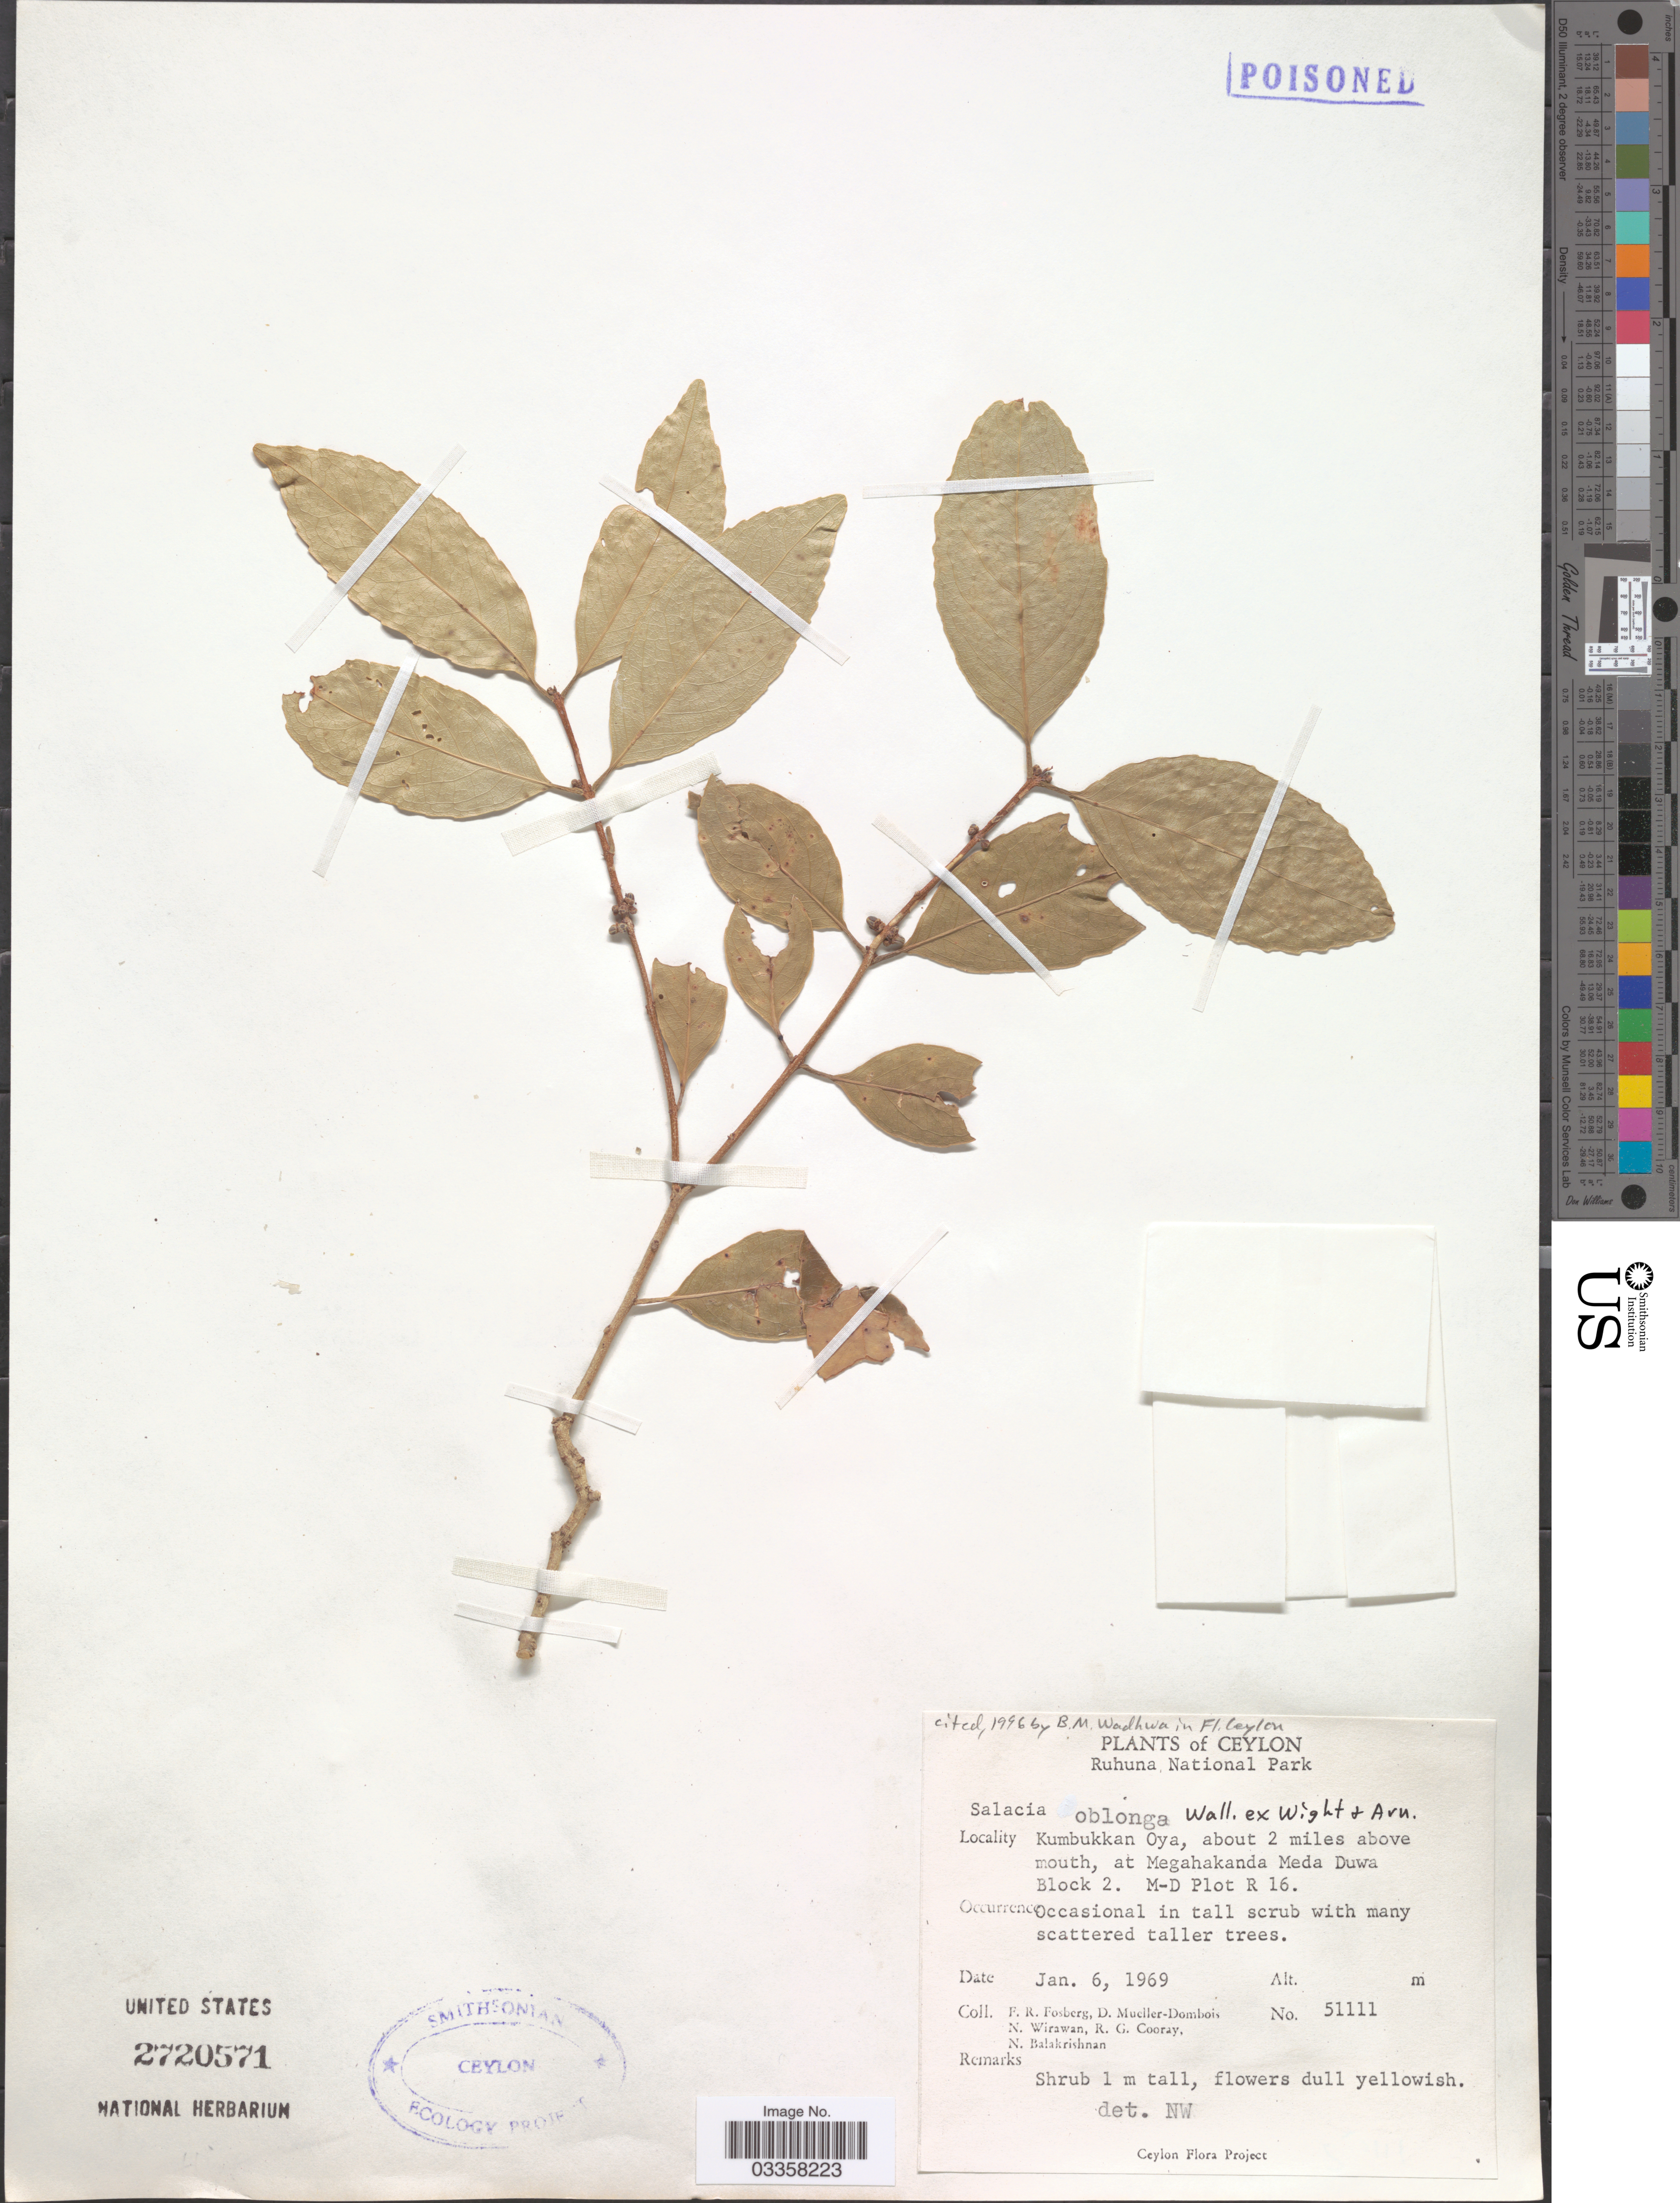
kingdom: Plantae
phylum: Tracheophyta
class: Magnoliopsida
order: Celastrales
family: Celastraceae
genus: Salacia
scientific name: Salacia oblonga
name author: Wall.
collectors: F. R. Fosberg, D. Mueller-Dombois, N. Wirawan, R. Cooray & N. Balakrishnan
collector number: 51111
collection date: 1969-01-06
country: Sri Lanka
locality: Ceylon. Ruhuna National Park. Kumbukkan Oya, about 2 miles above mouth, at Megahakanda Meda Duwa Block 2. M-D Plot R 16.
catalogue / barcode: US 2720571